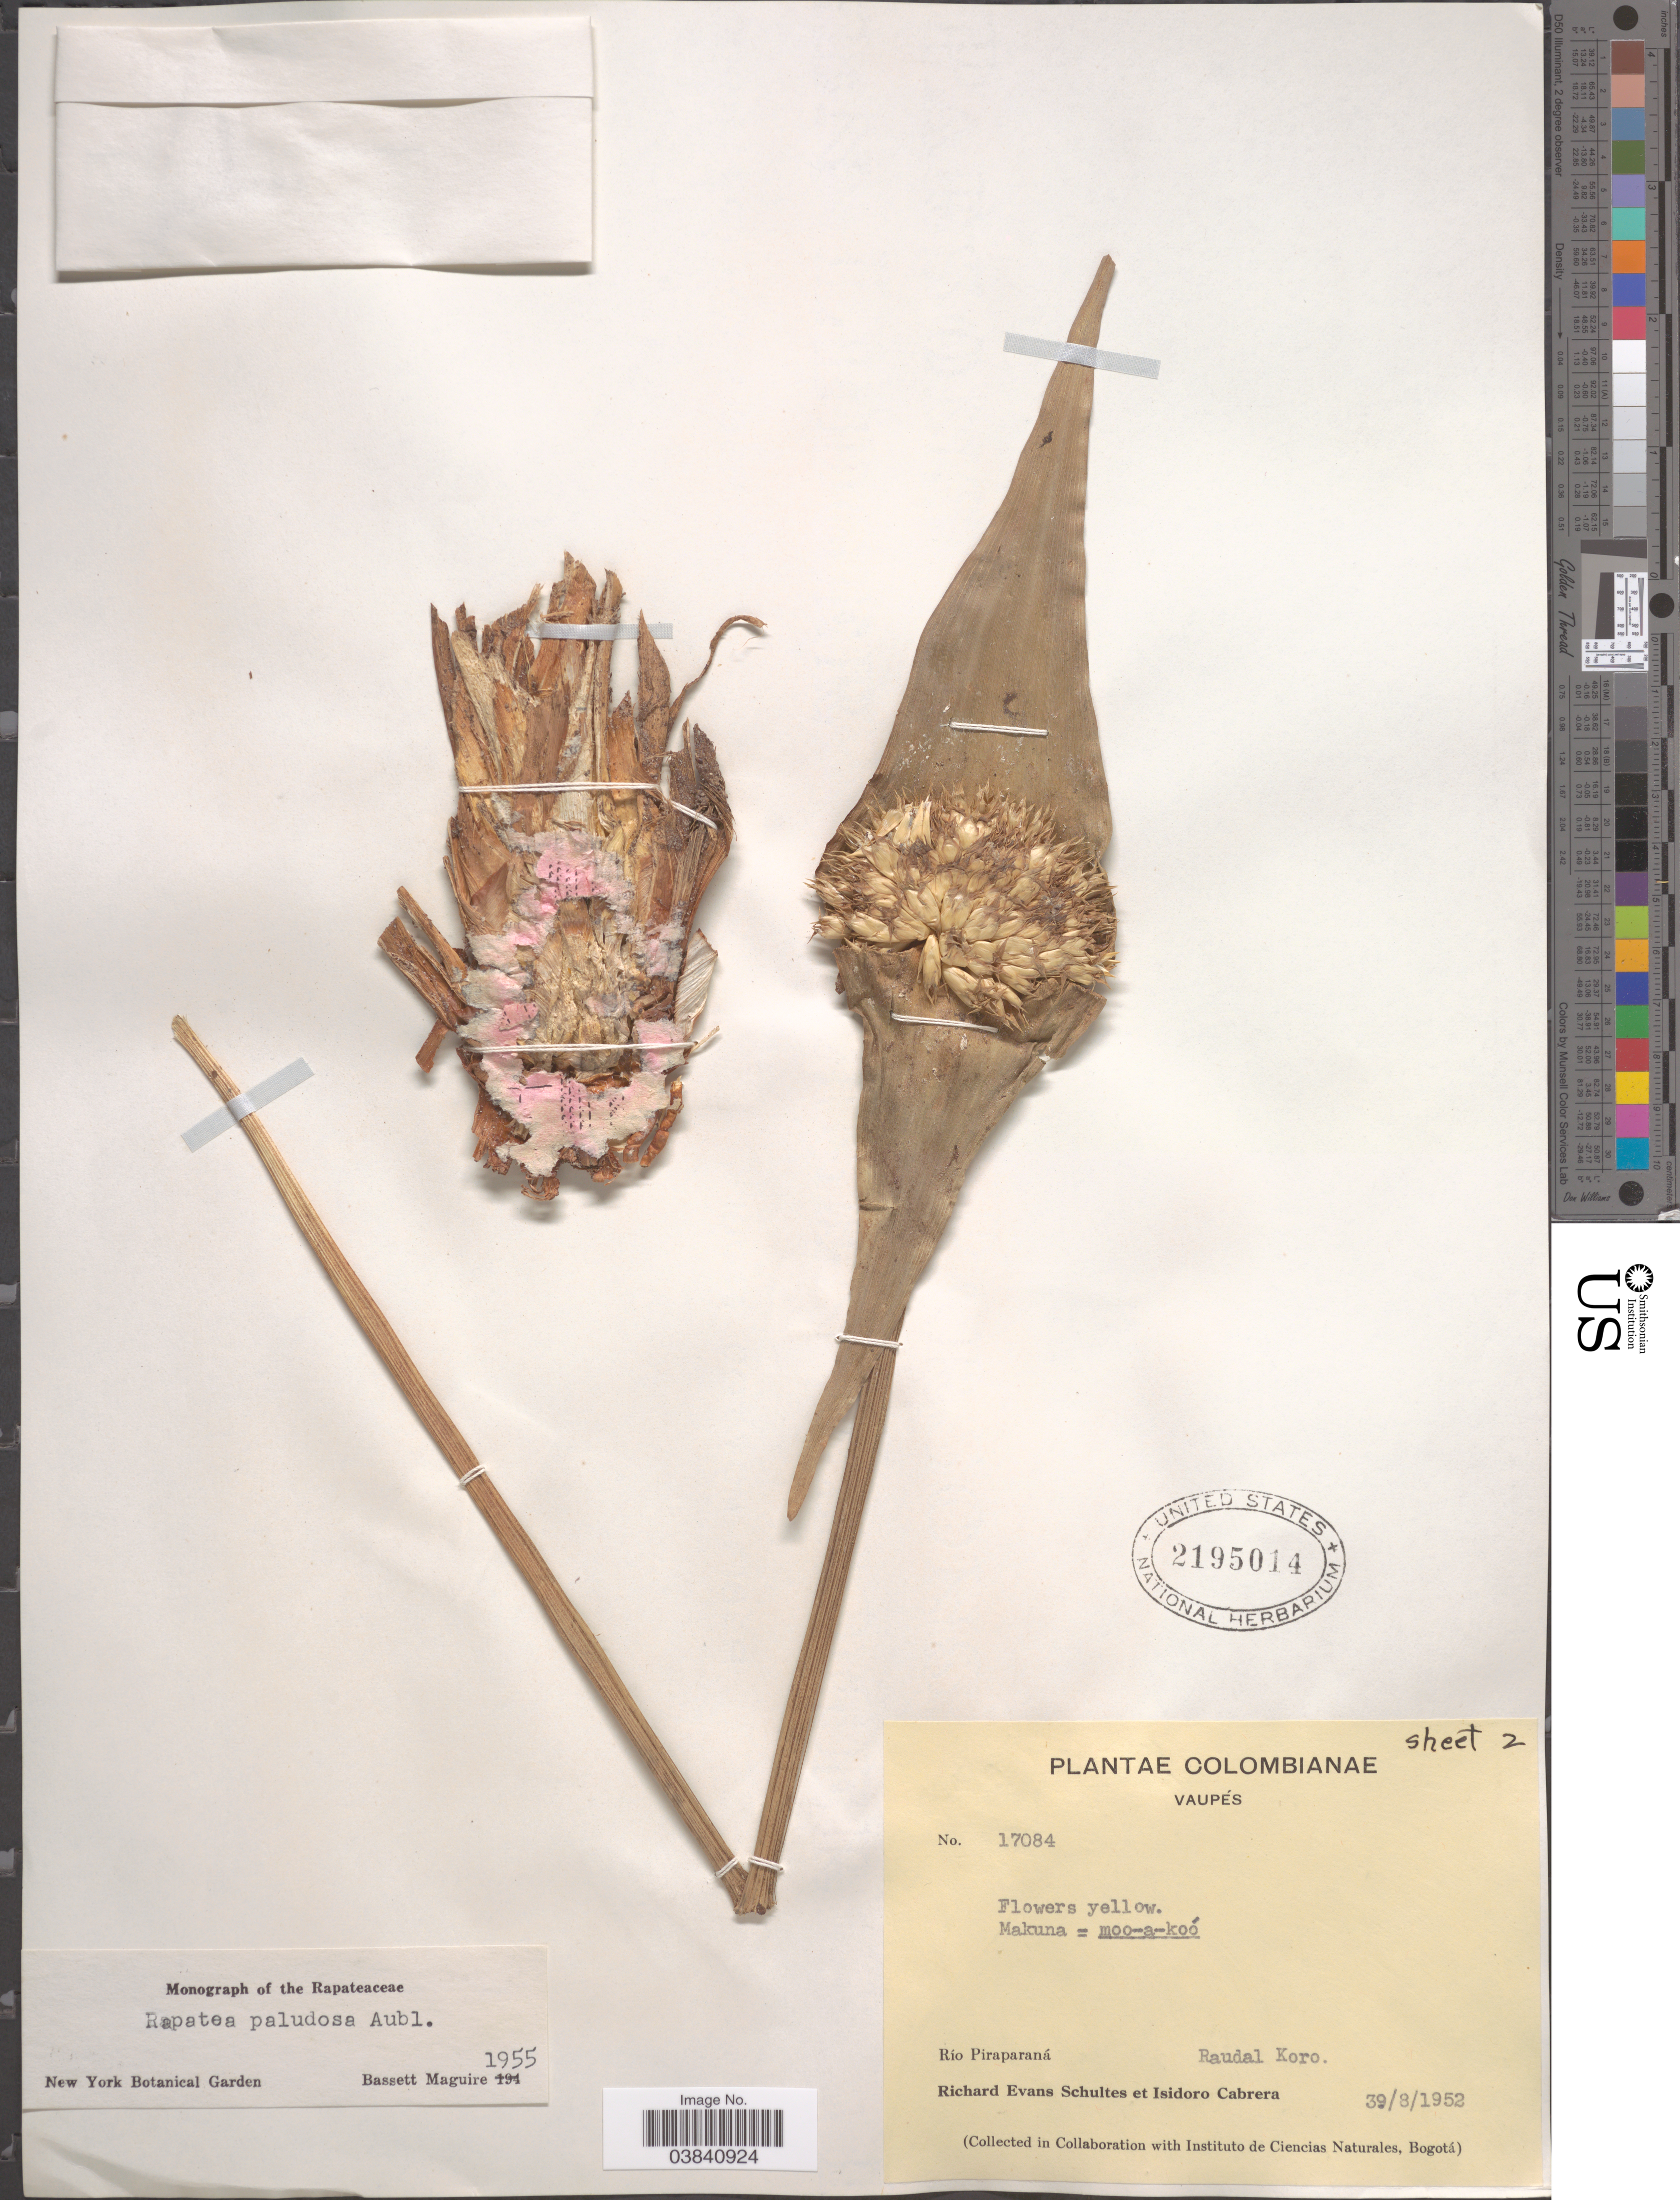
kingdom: Plantae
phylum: Tracheophyta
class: Liliopsida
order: Poales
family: Rapateaceae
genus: Rapatea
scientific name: Rapatea paludosa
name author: Aubl.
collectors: R. E. Schultes & I. Cabrera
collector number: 17084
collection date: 1952-08-30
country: Colombia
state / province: Vaupés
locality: Río Piraparaná. Raudal Koro.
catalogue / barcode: US 2195014